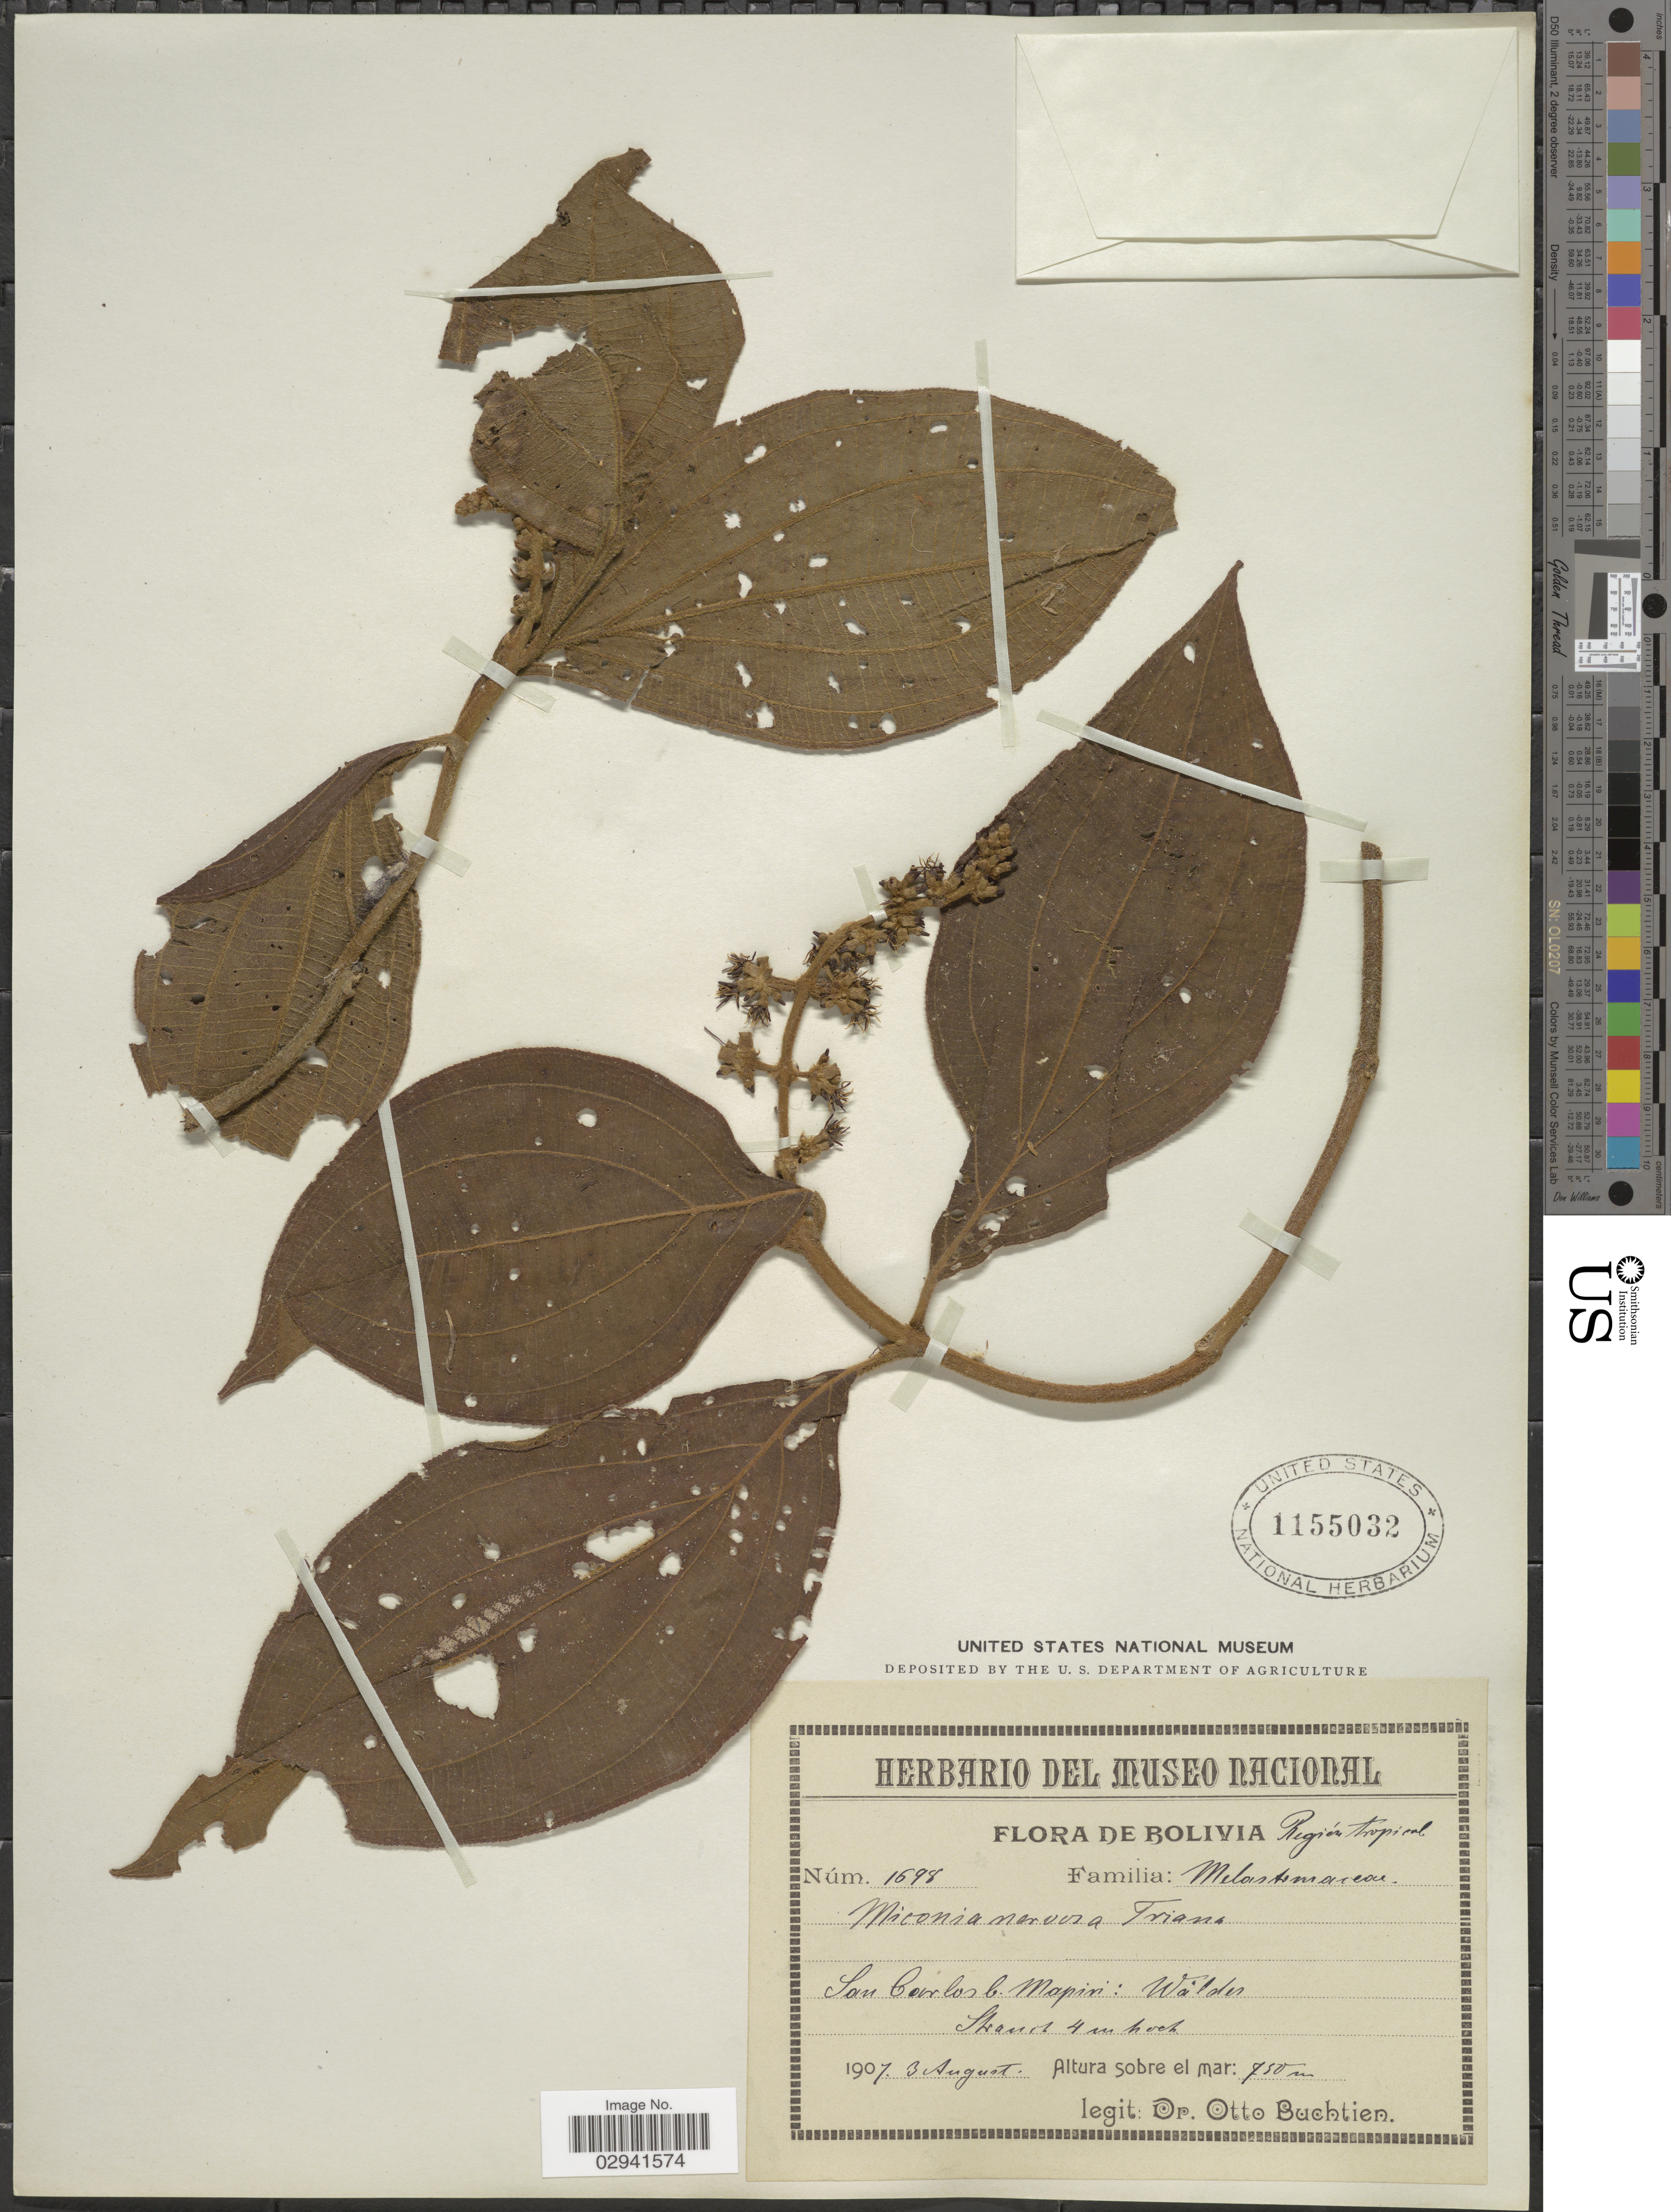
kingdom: Plantae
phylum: Tracheophyta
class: Magnoliopsida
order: Myrtales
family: Melastomataceae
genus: Miconia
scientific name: Miconia nervosa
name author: (Sm.) Triana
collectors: O. Buchtien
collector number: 1698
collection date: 1907-08-03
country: Bolivia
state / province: La Paz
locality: Región Tropical. San Carlos l. Mapiri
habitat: Wälder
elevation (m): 750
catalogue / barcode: US 1155032